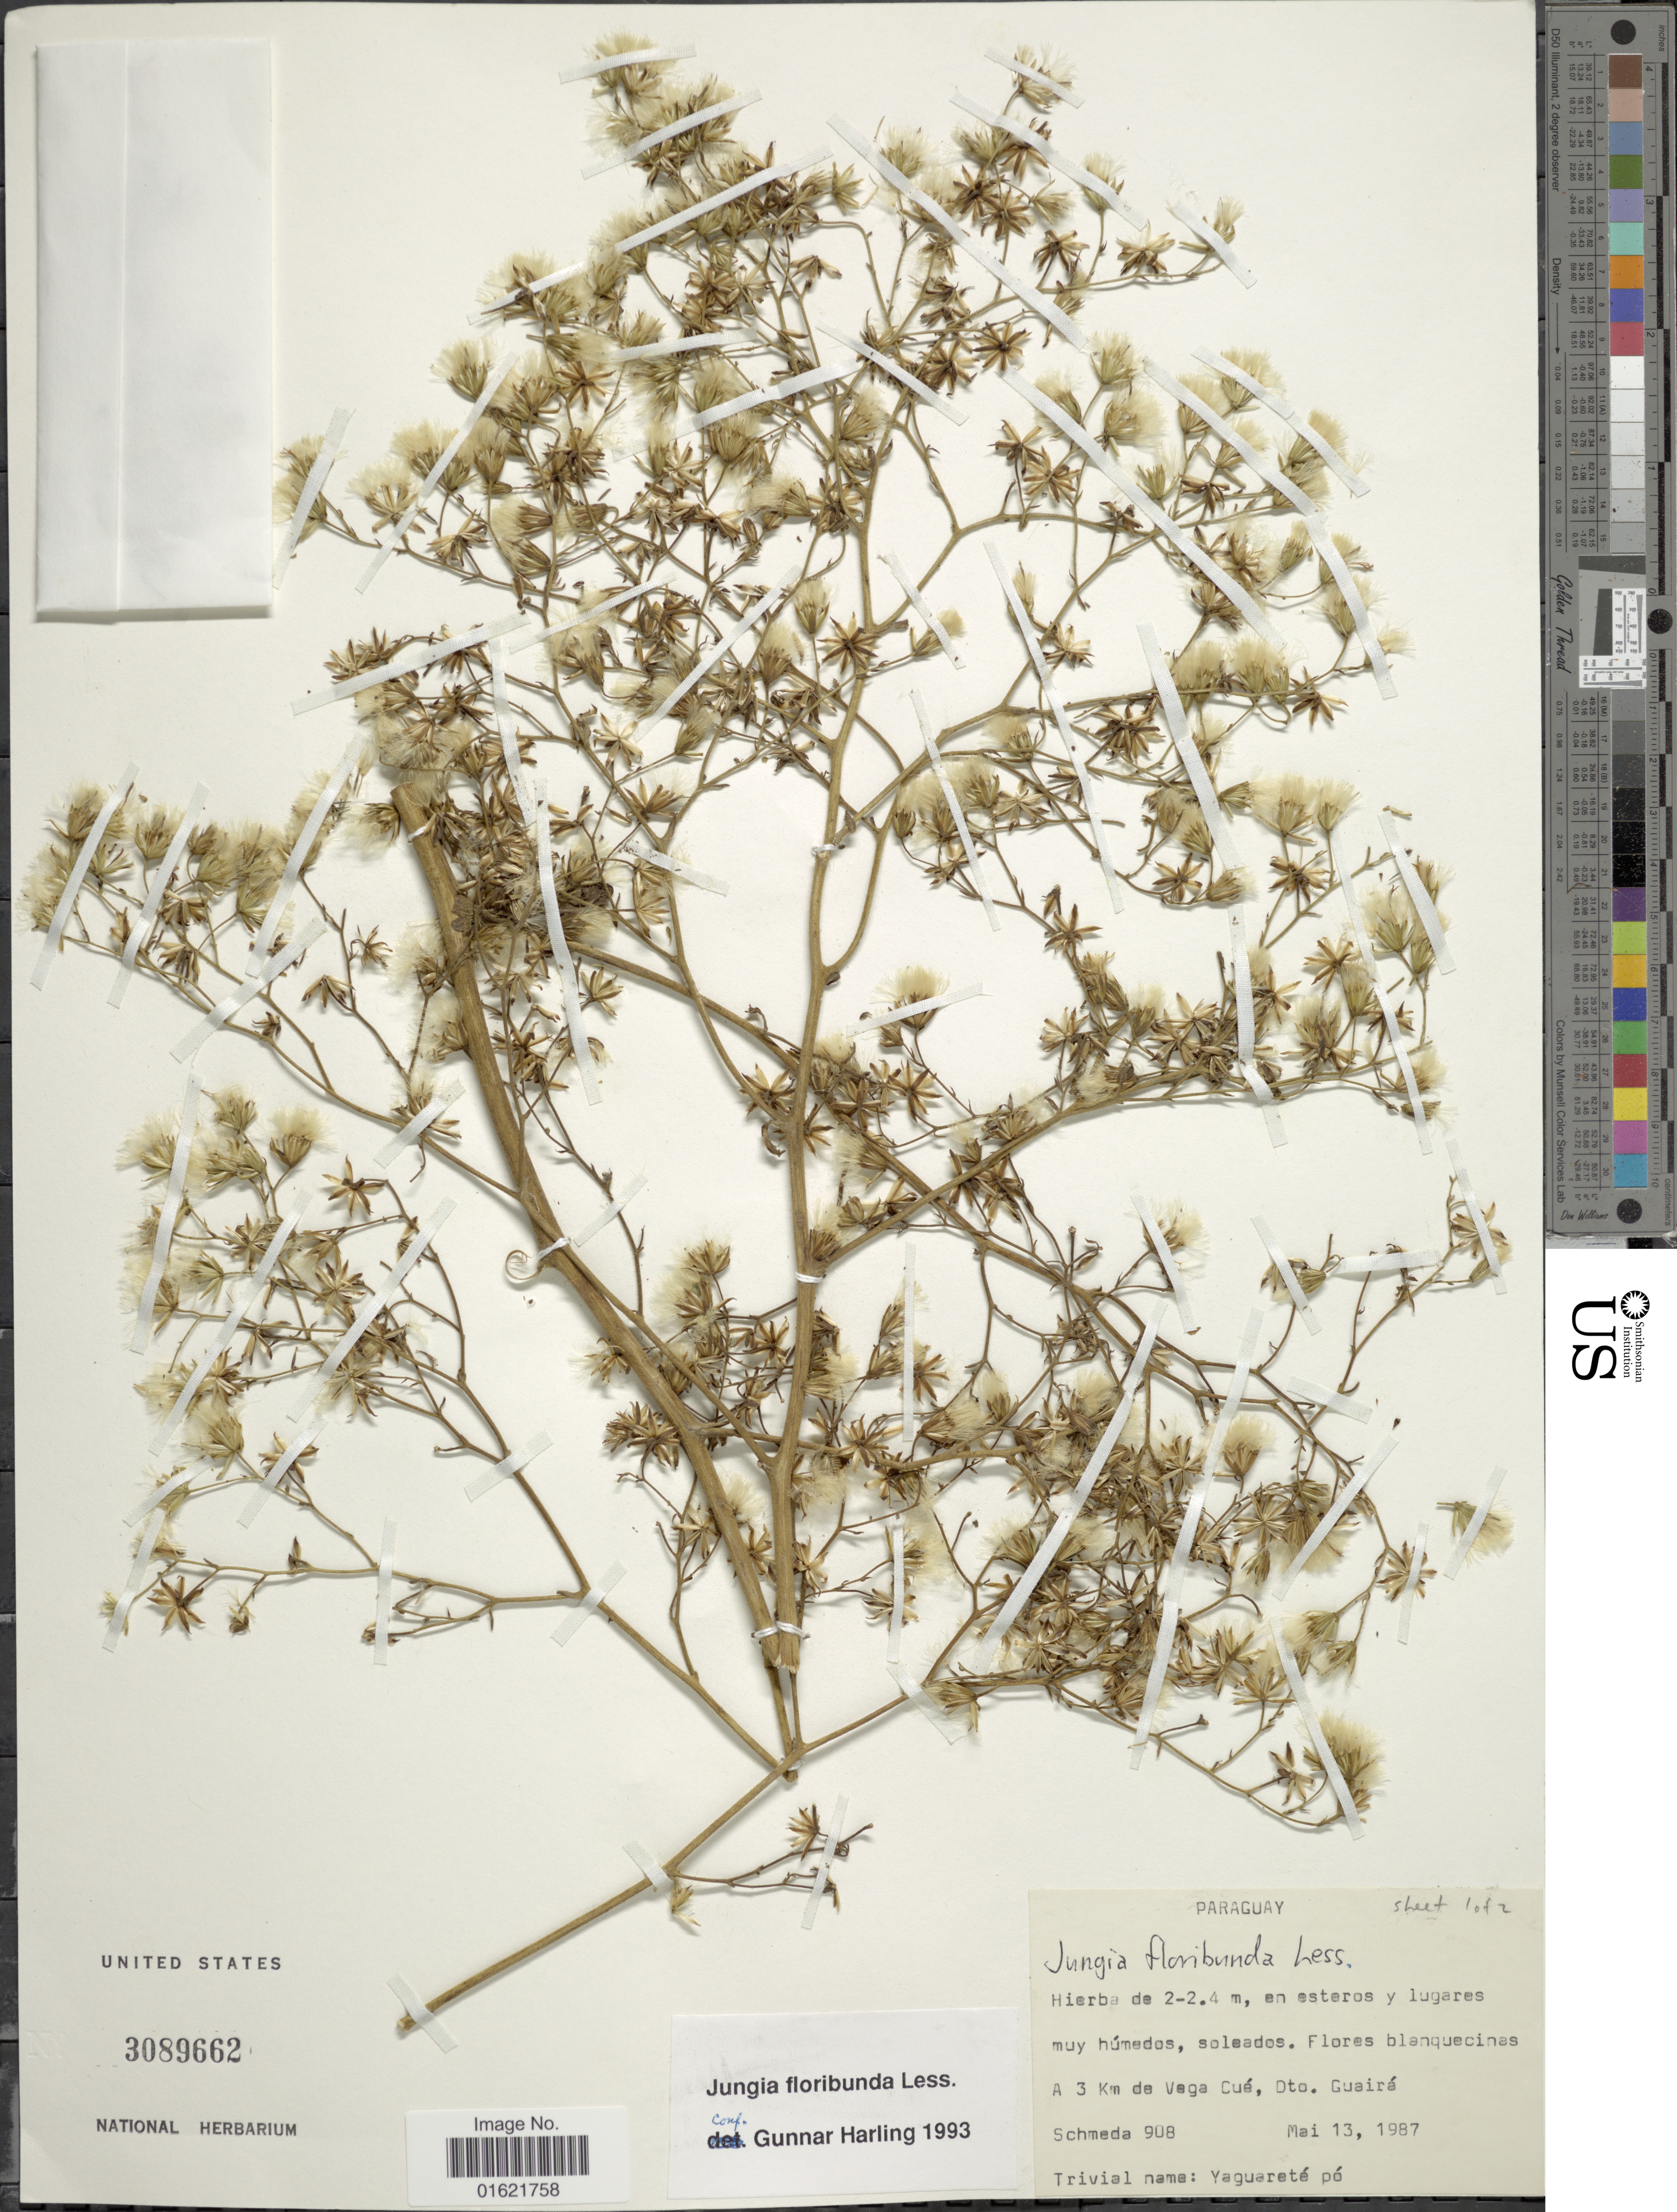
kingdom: Plantae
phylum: Tracheophyta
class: Magnoliopsida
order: Asterales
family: Asteraceae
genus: Jungia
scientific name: Jungia floribunda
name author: Less.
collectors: G. Schmeda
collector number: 908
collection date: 1987-05-13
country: Paraguay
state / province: Guaira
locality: A 3 Km de Vega Cue, Dto. Guaira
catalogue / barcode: US 3089662